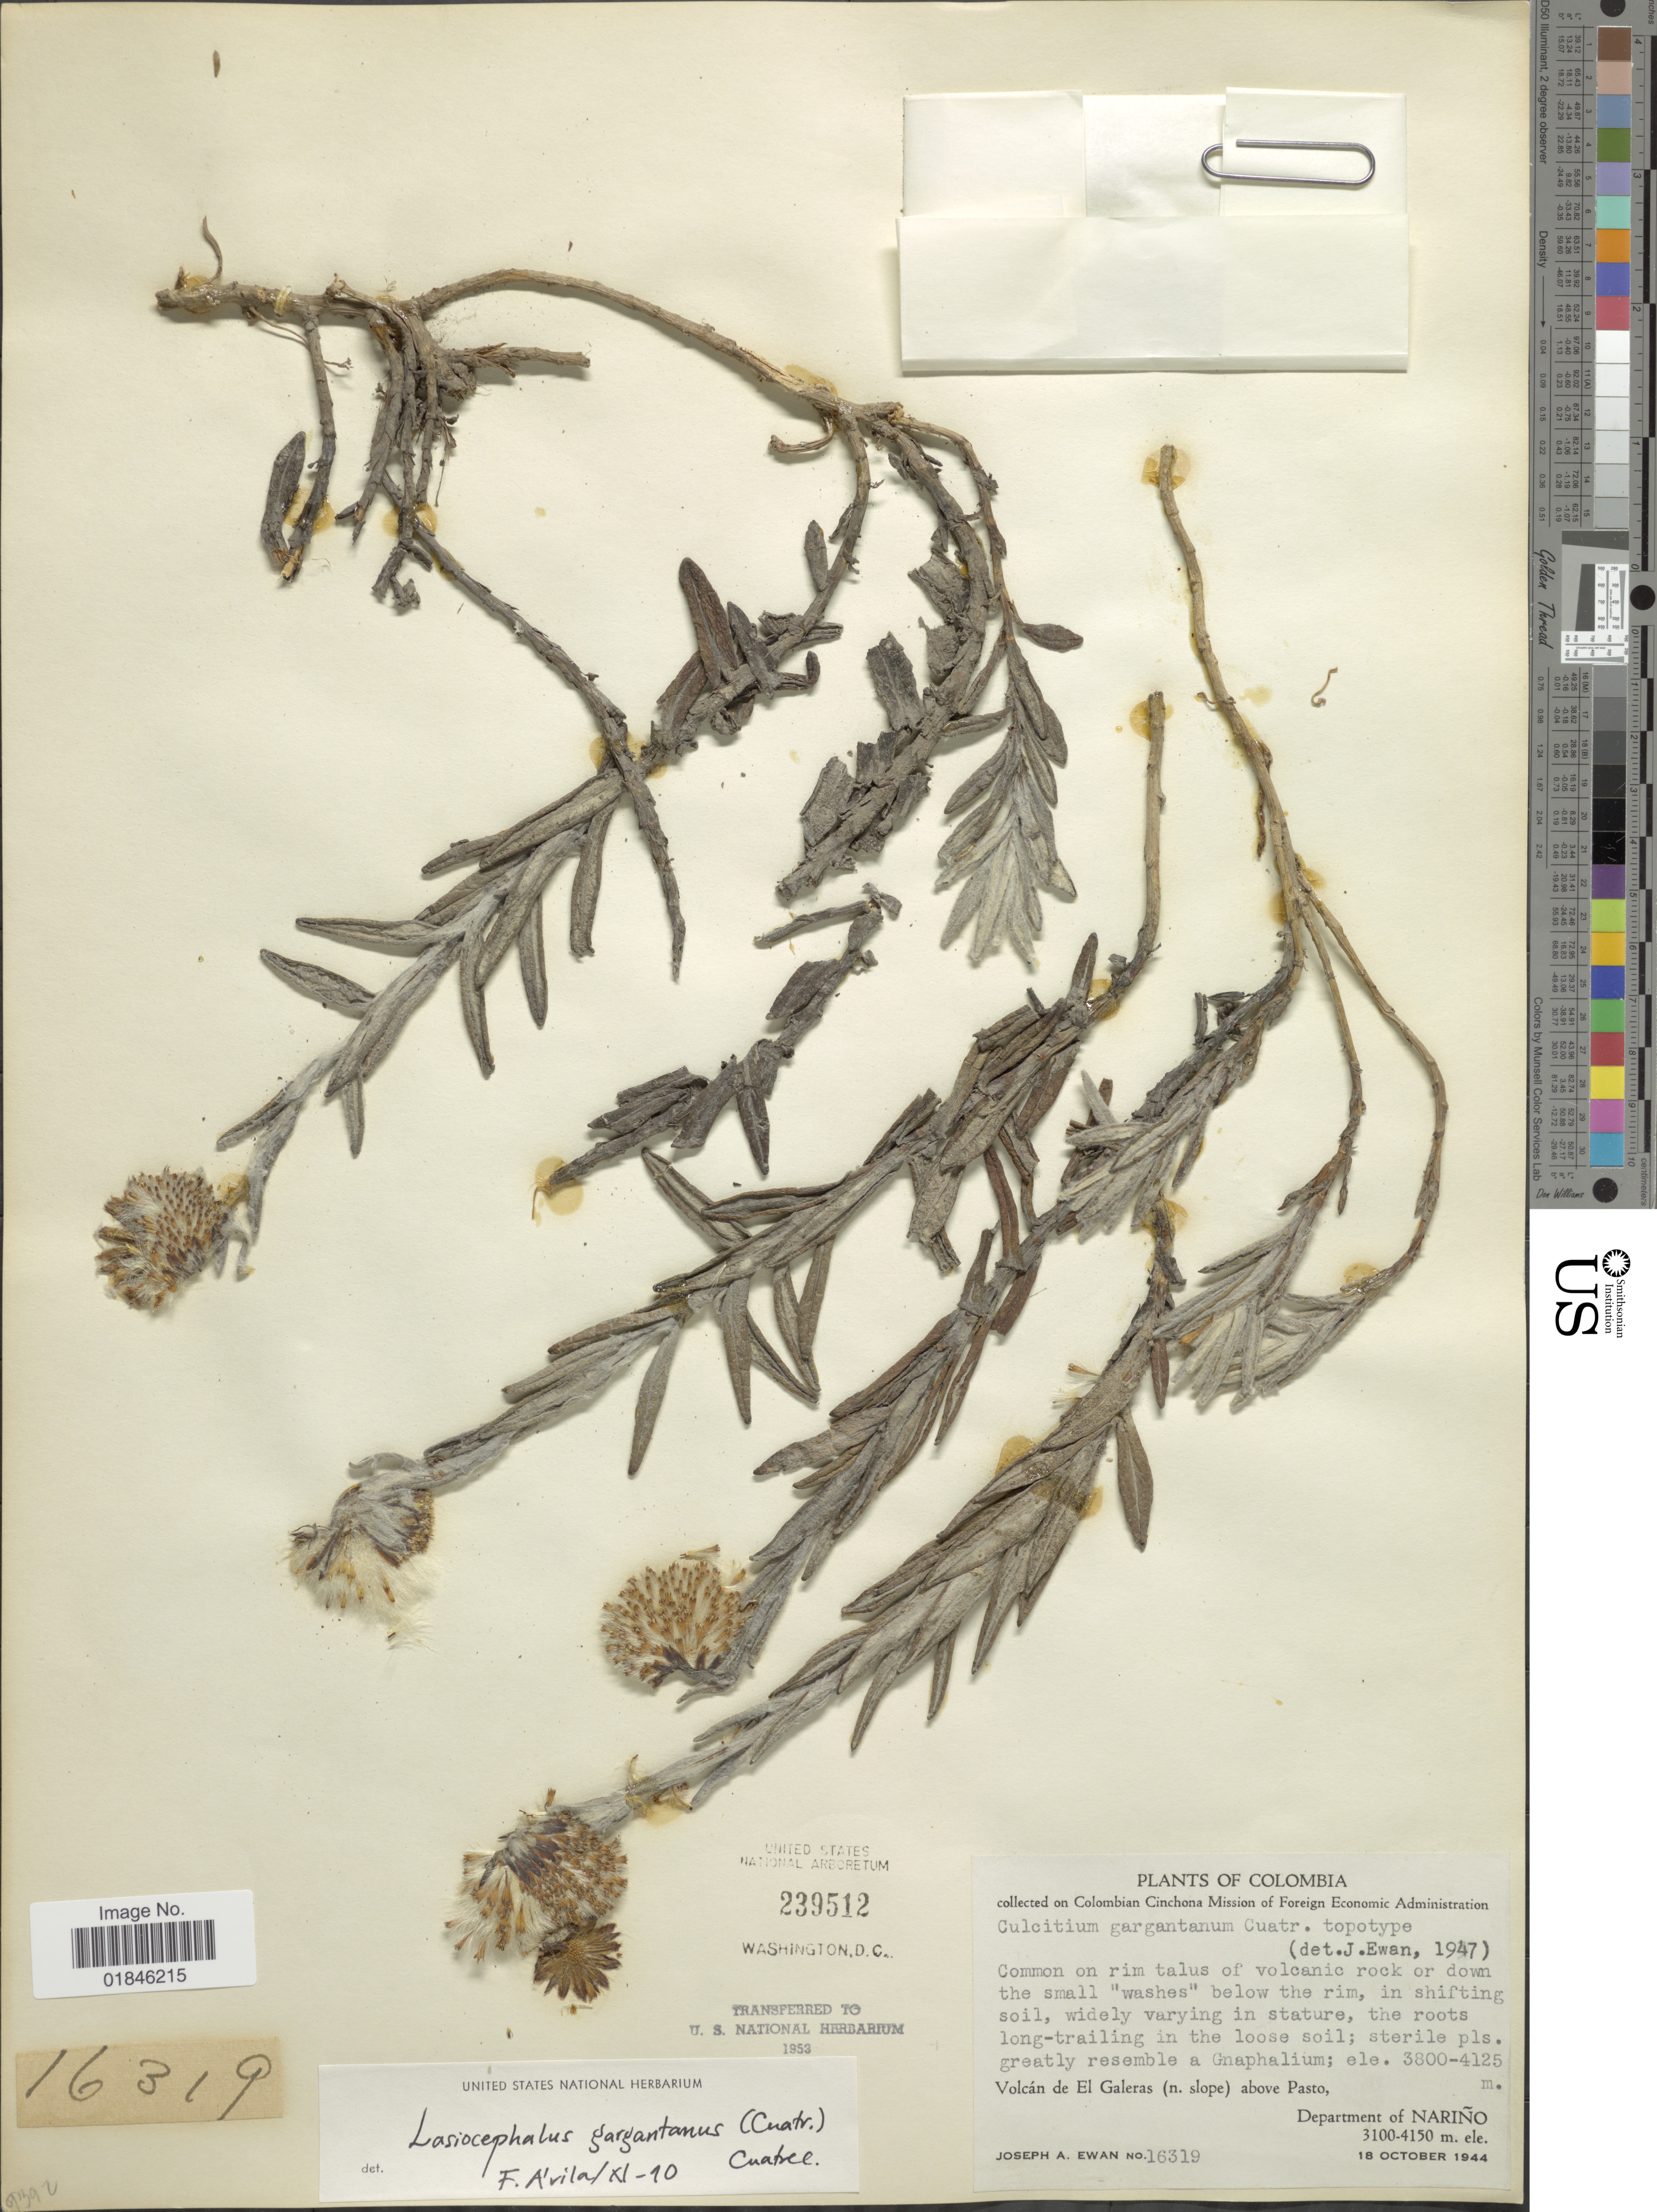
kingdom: Plantae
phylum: Tracheophyta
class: Magnoliopsida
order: Asterales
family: Asteraceae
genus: Senecio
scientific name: Senecio gargantanus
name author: (Cuatrec.) Cuatrec.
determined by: Salomon, Luciana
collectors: J. A. Ewan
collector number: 16319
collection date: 1944-10-18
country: Colombia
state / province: Nariño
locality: Volcán de El Galeras (n. slope) above Pasto, Department of Nariño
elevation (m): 3100